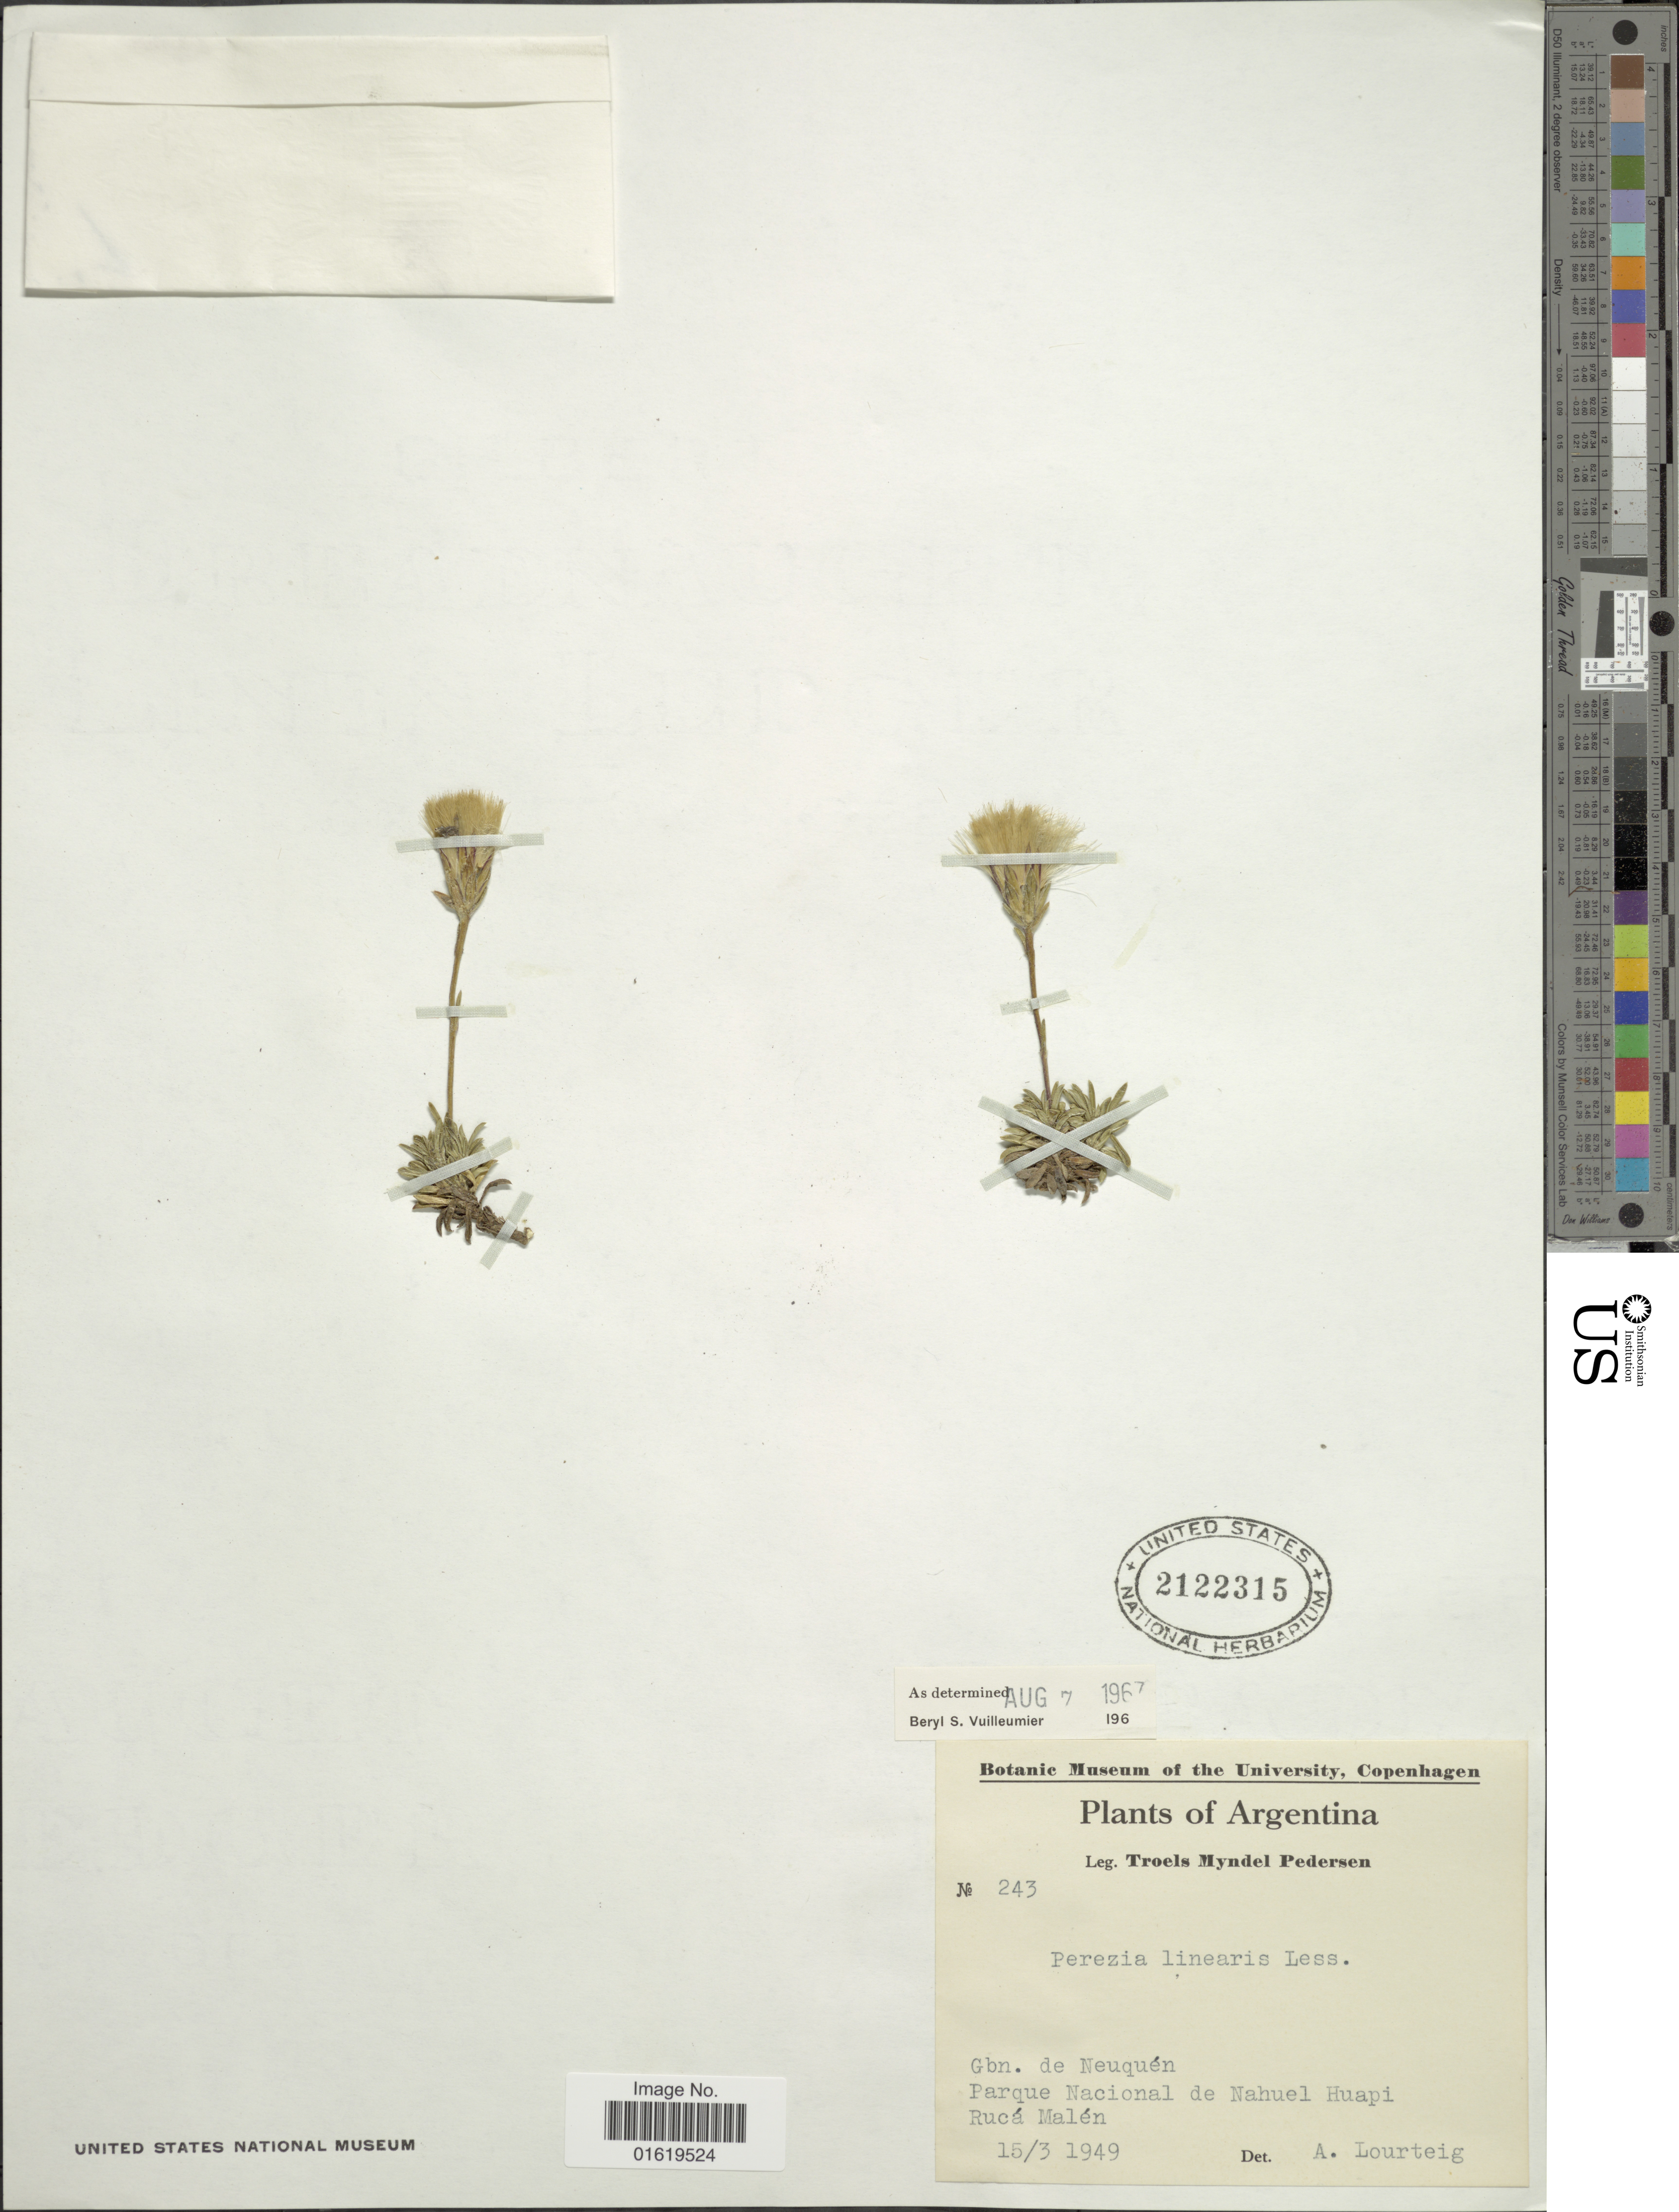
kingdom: Plantae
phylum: Tracheophyta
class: Magnoliopsida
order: Asterales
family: Asteraceae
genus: Perezia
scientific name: Perezia linearis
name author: Less.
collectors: T. Pederson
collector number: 243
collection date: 1949-03-15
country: Argentina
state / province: Neuquen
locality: Gbn. de Neuquén. Parque Nacional de Nahuel Huapi. Rucá Malén.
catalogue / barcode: US 2122315